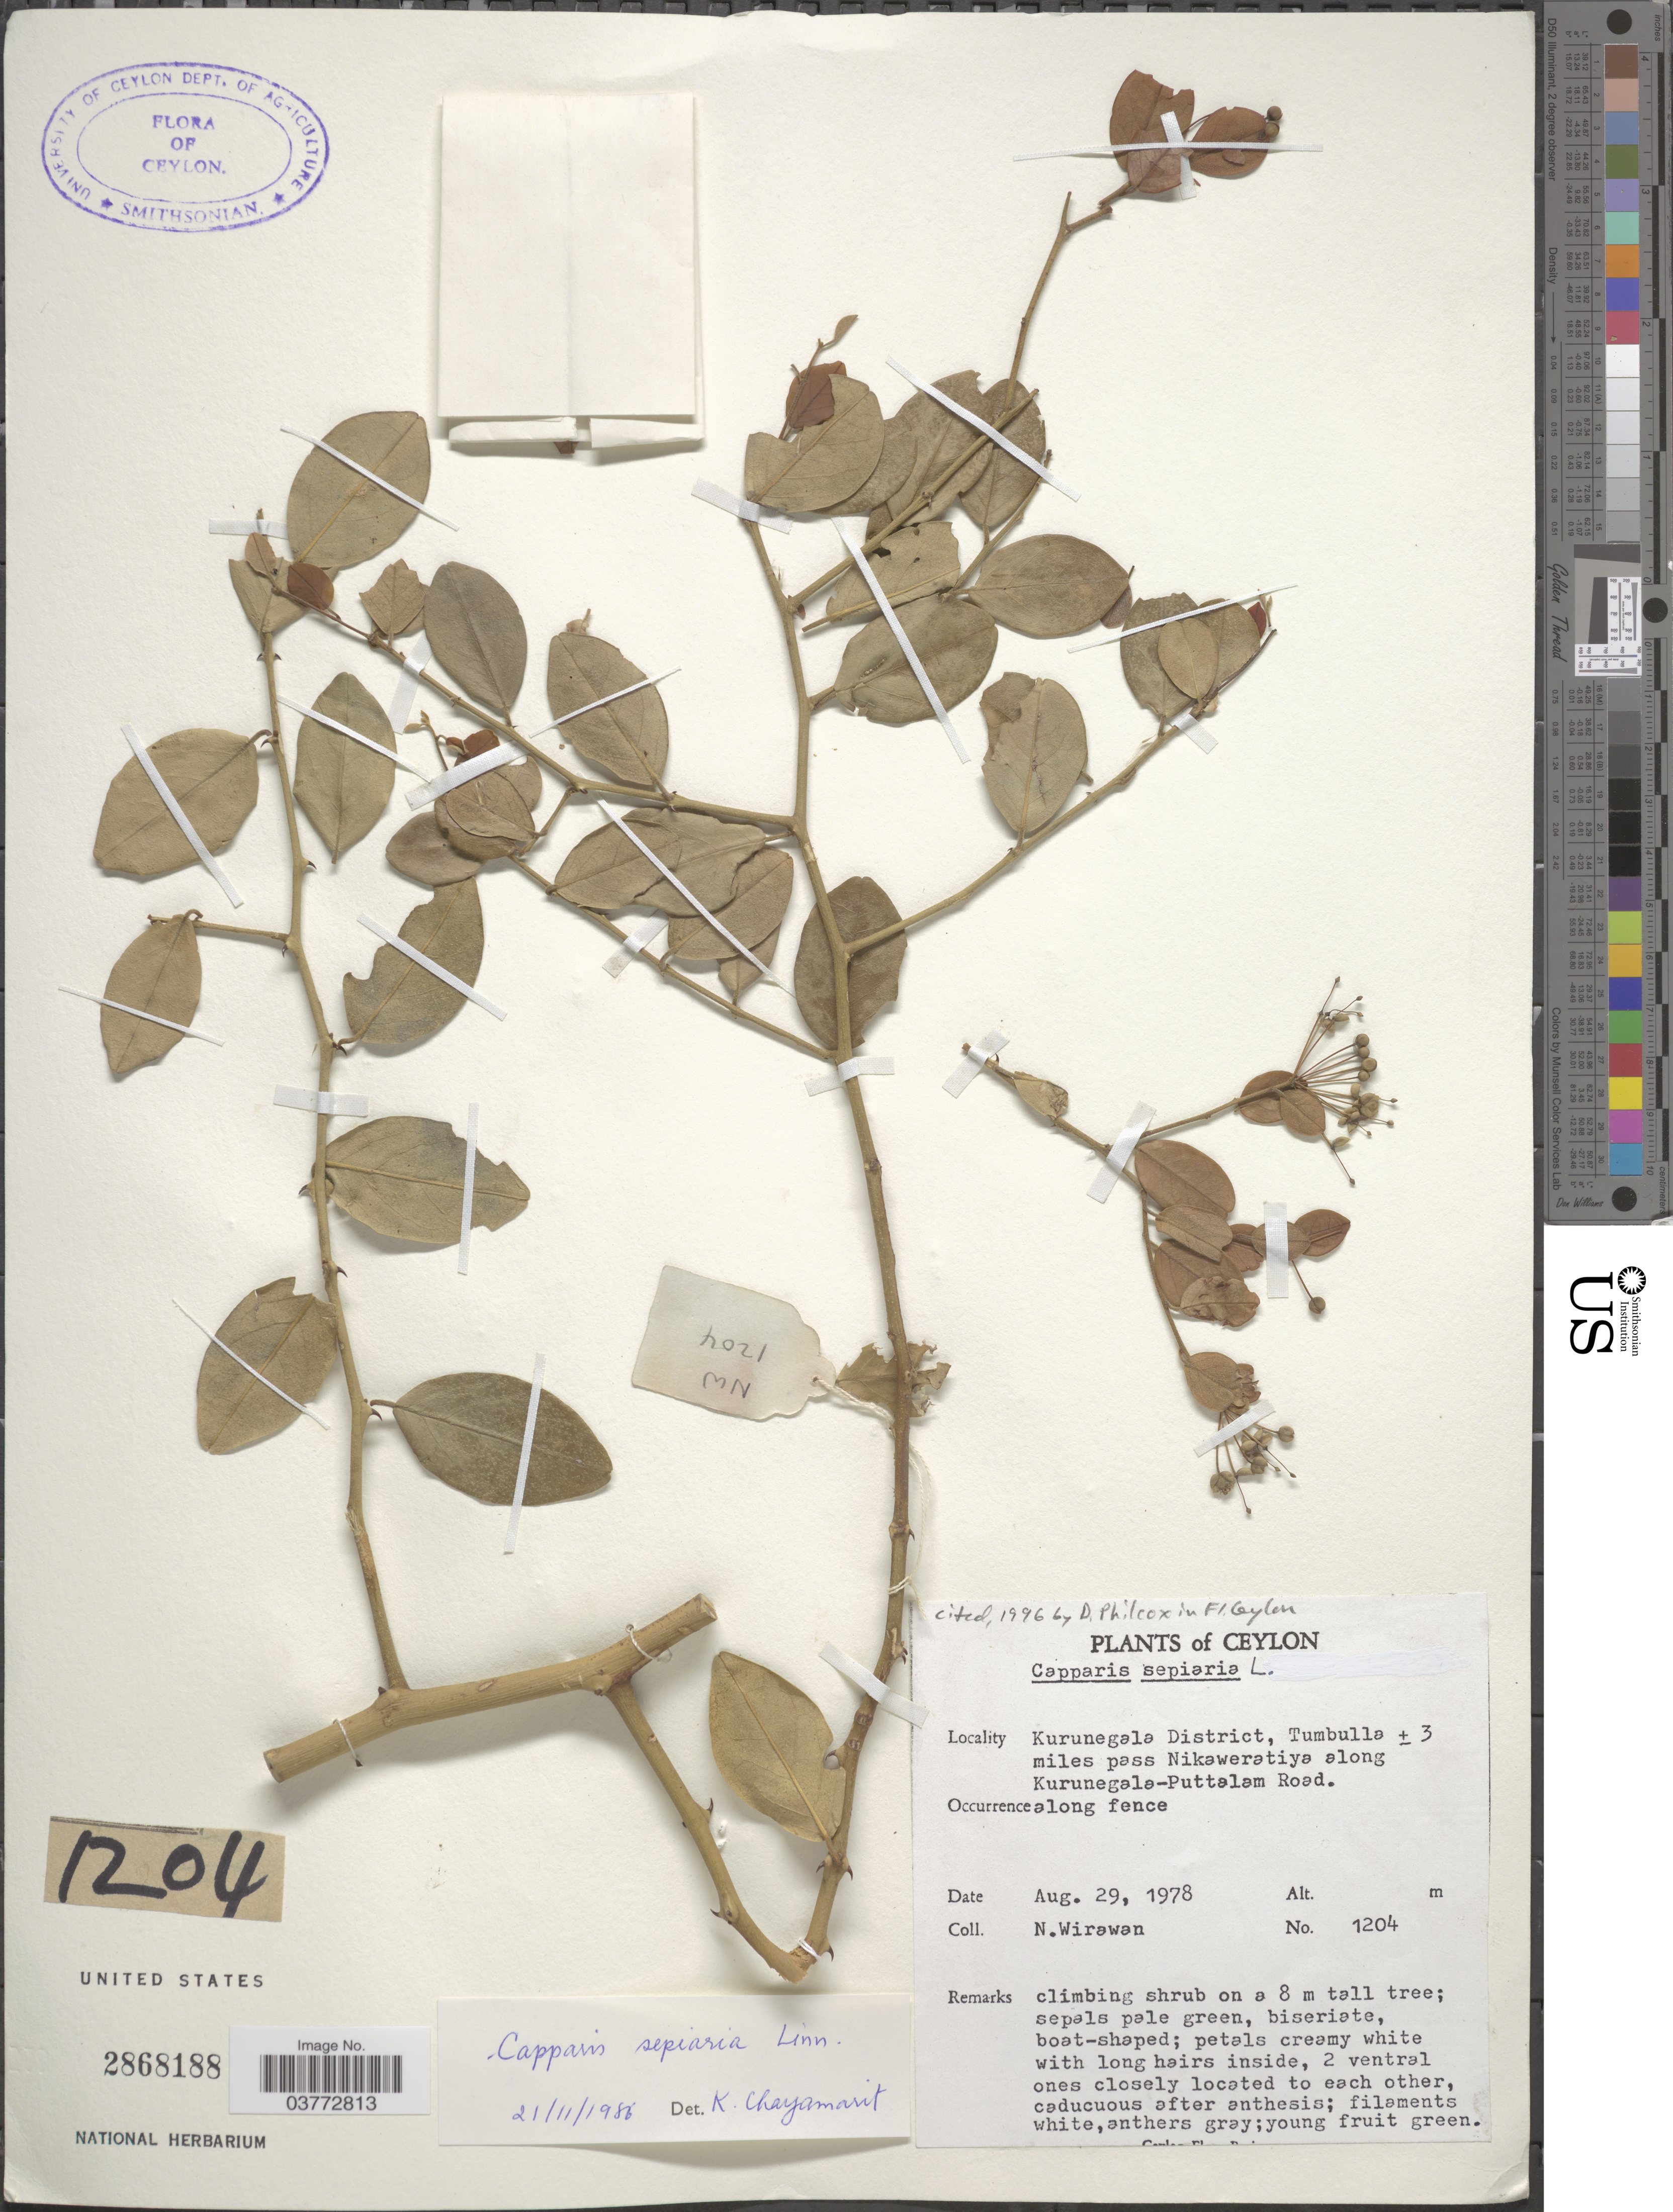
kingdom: Plantae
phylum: Tracheophyta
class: Magnoliopsida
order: Brassicales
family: Capparaceae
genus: Capparis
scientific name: Capparis sepiaria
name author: L.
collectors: N. Wirawan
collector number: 1204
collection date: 1978-08-29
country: Sri Lanka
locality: Ceylon. Kurunegala District, Tumbulla ± 3 miles pass Nikaweratiya along Kurunegala-Puttalam Road.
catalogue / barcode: US 2868188